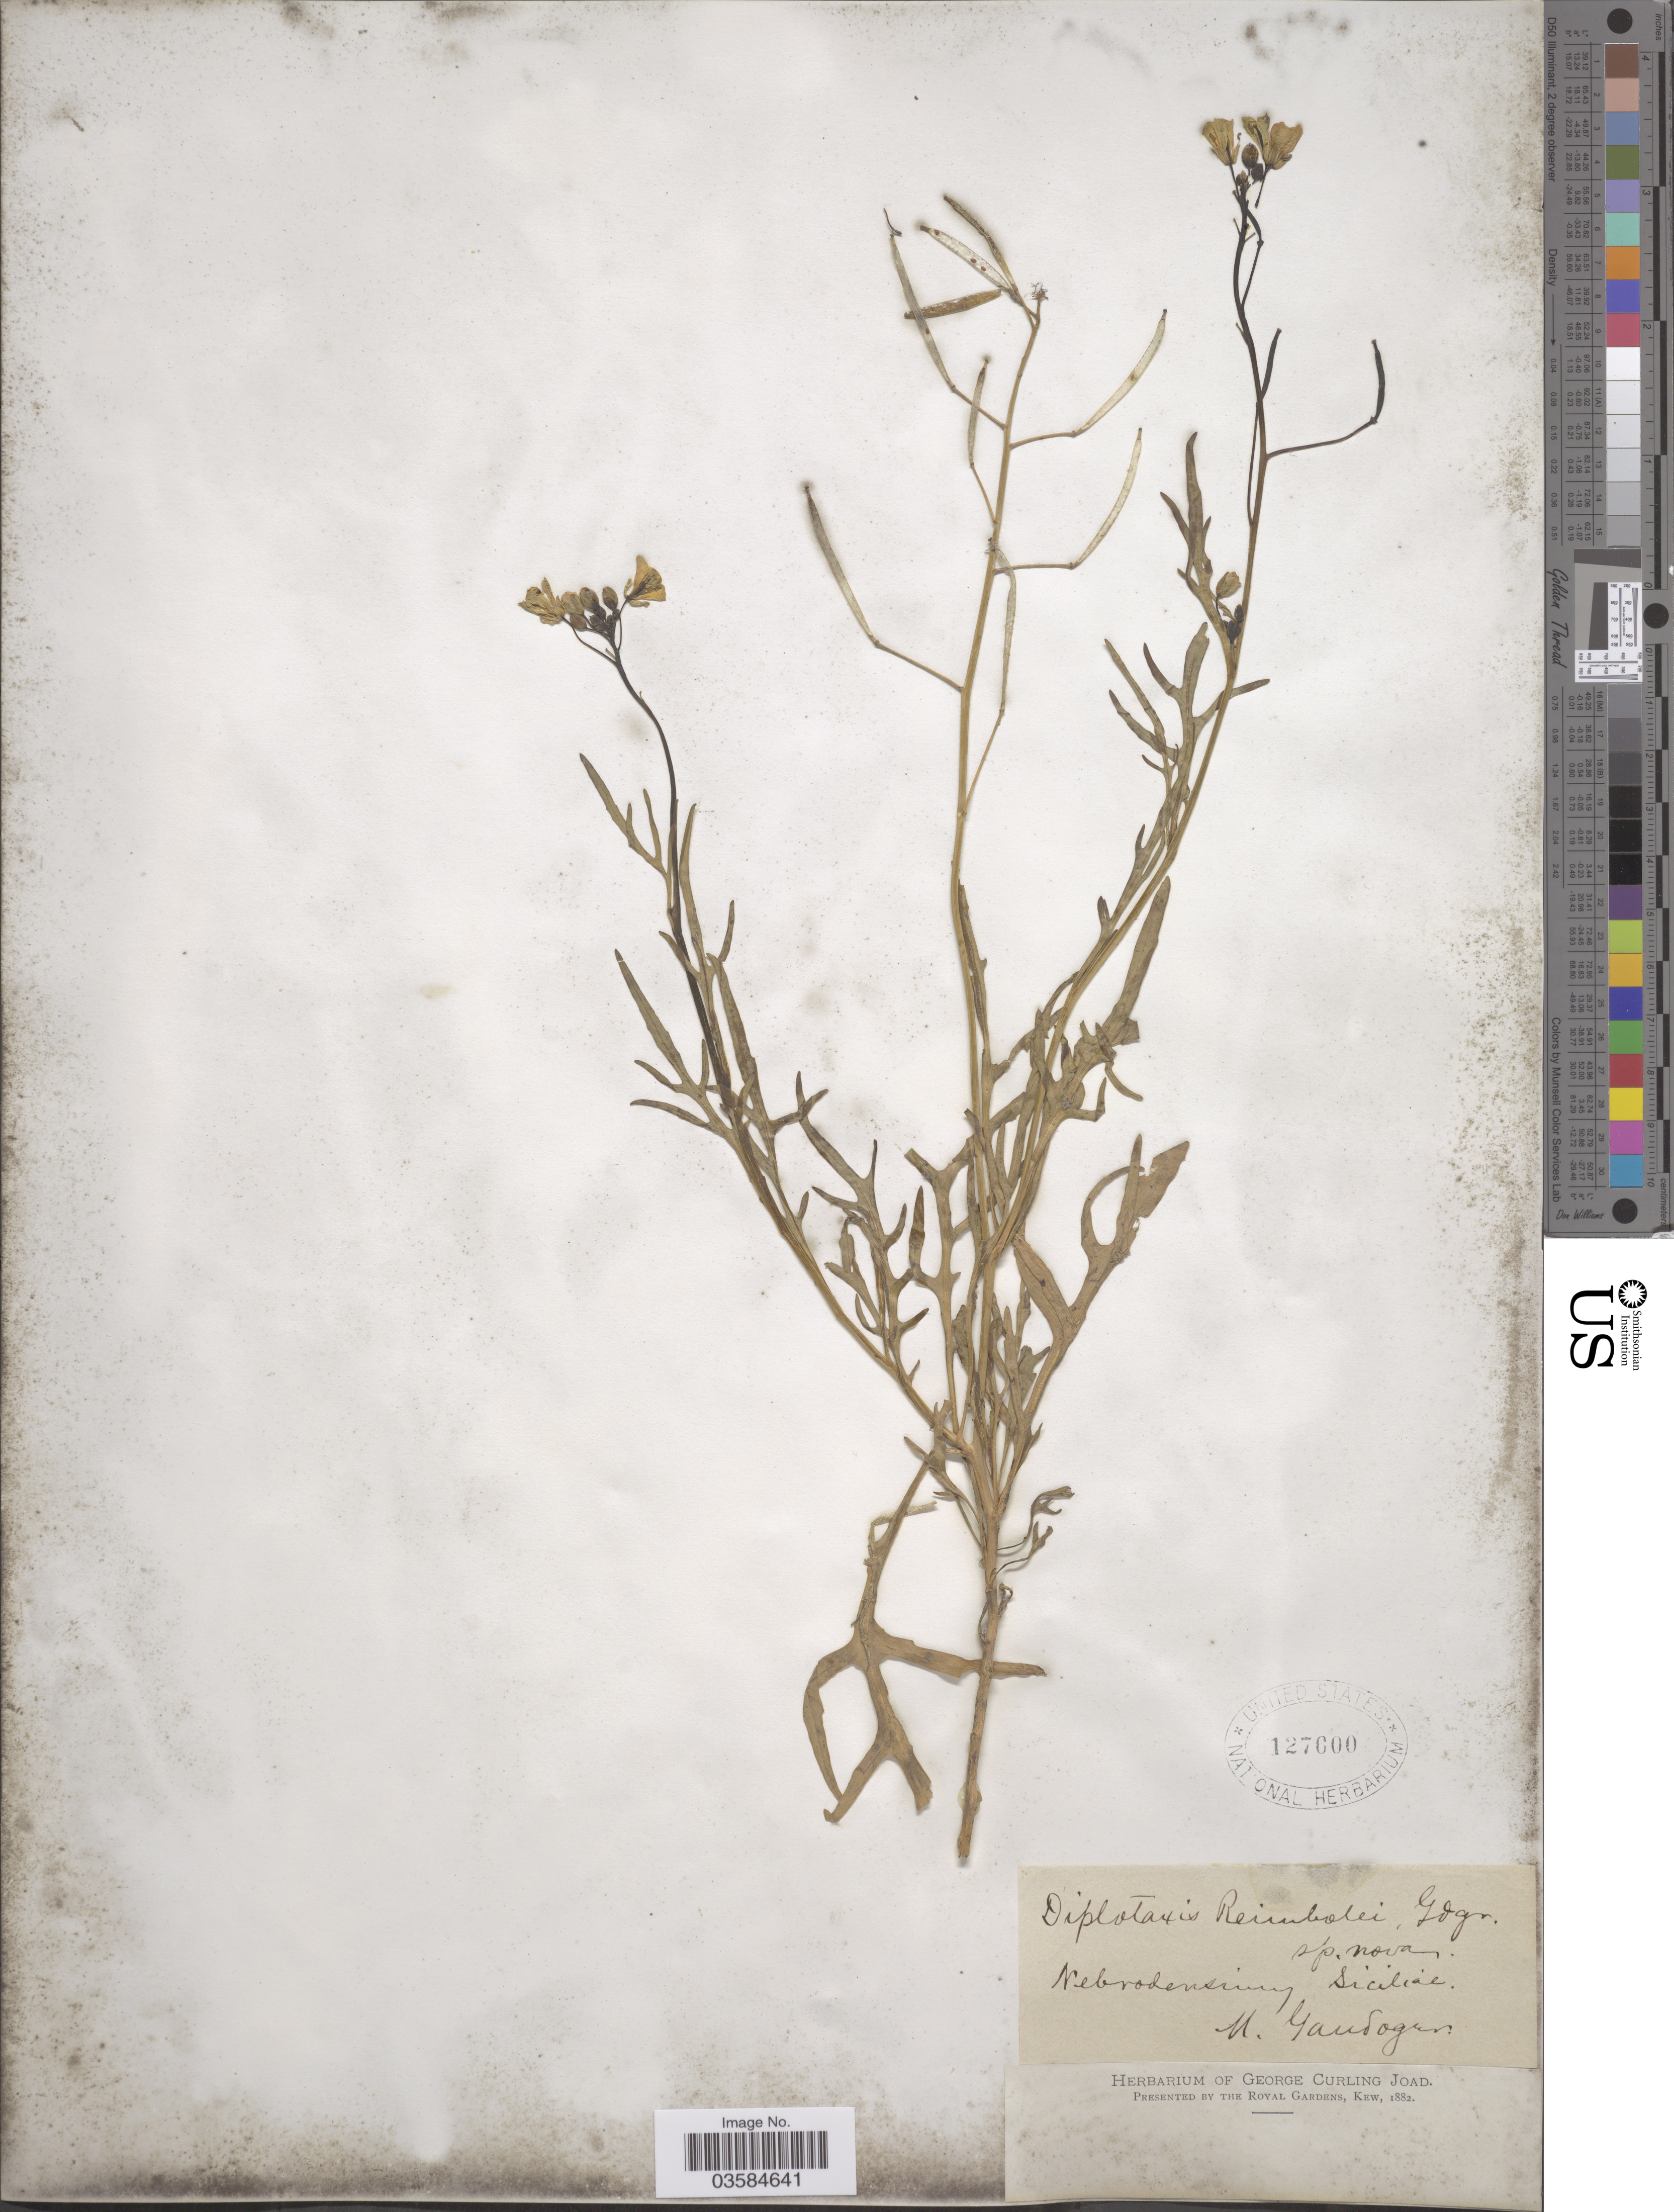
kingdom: Plantae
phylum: Tracheophyta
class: Magnoliopsida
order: Brassicales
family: Brassicaceae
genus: Diplotaxis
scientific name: Diplotaxis reimbolei Gand. sp. nov. ined.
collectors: M. Gandoger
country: Italy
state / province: Siciliana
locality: Nebrodensinng [interpreted] Siciliae.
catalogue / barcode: US 127600